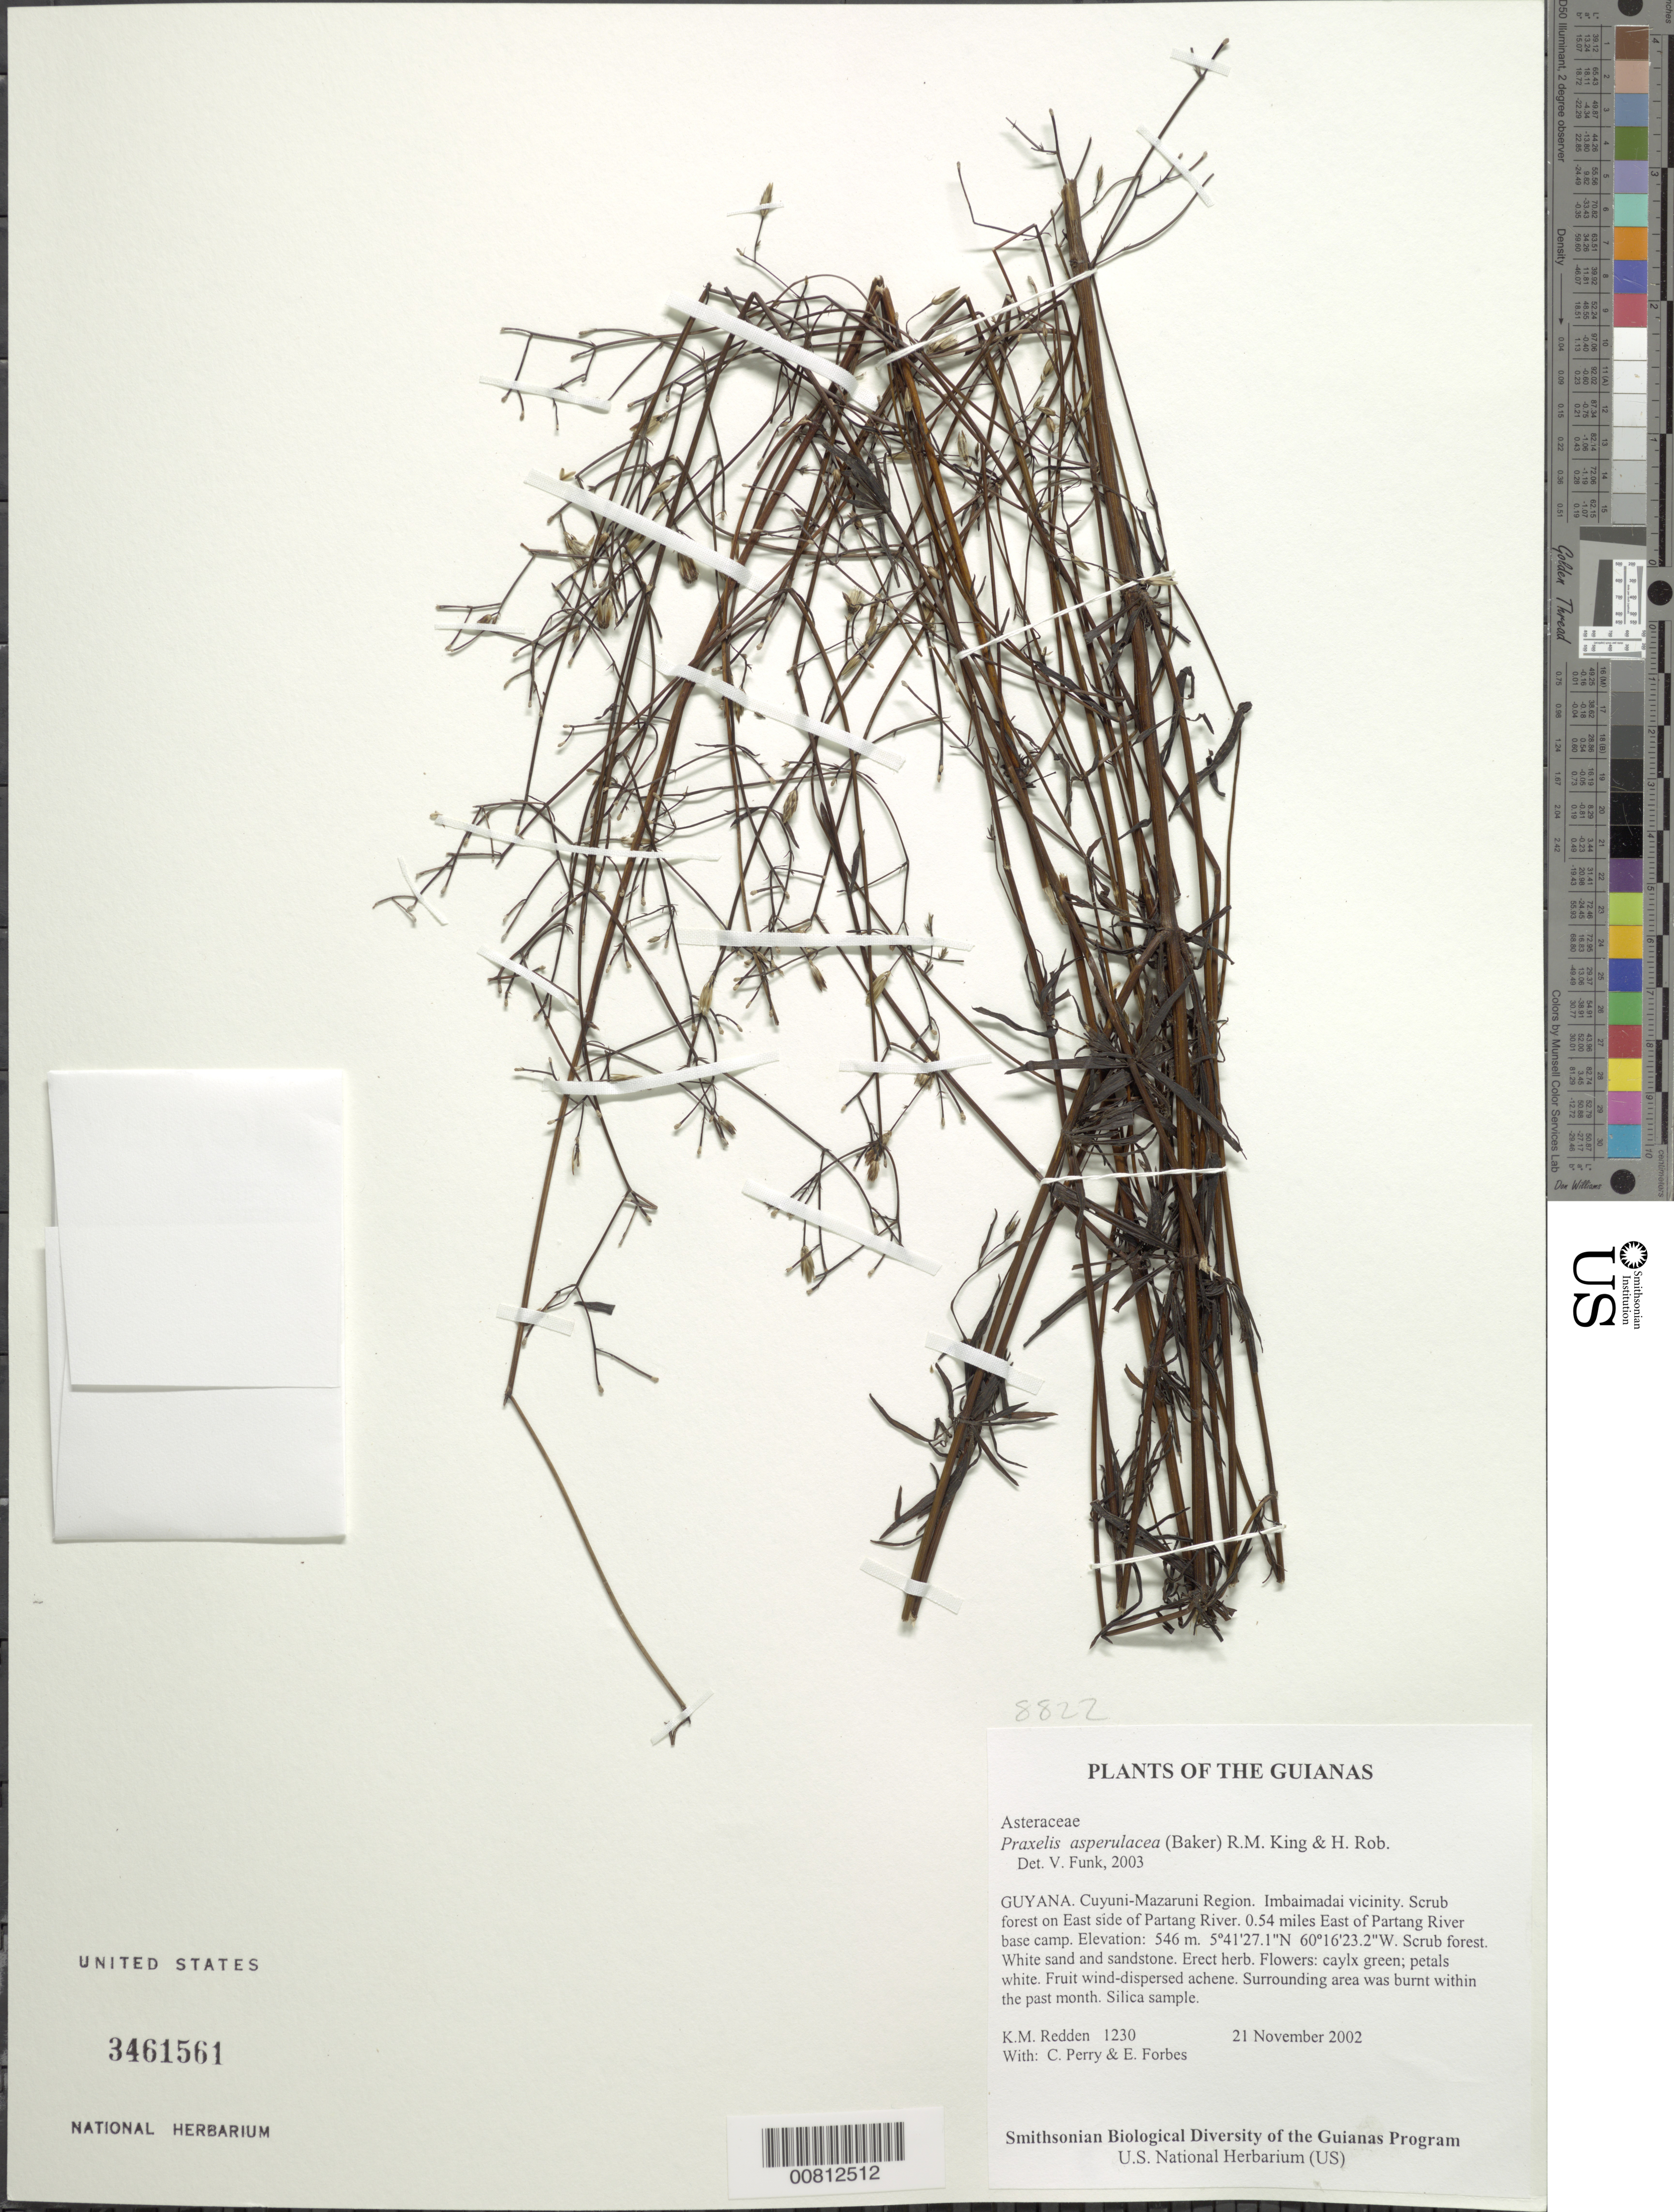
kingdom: Plantae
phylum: Tracheophyta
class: Magnoliopsida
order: Asterales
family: Asteraceae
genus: Praxelis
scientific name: Praxelis asperulacea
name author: (Baker) R.M. King & H. Rob.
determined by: Funk, Vicki A., (BOT), Smithsonian Institution - National Museum of Natural History (UNITED STATES)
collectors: K. M. Redden, C. Perry & E. Forbes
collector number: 1230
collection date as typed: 21 November 2002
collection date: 2002-11-21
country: Guyana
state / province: Cuyuni-Mazaruni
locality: Imbaimadai vicinity. Scrub forest on East side of Partang River. 0.54 miles East of Partang River base camp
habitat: Scrub forest. White sand and sandstone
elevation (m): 546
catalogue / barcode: US 3461561